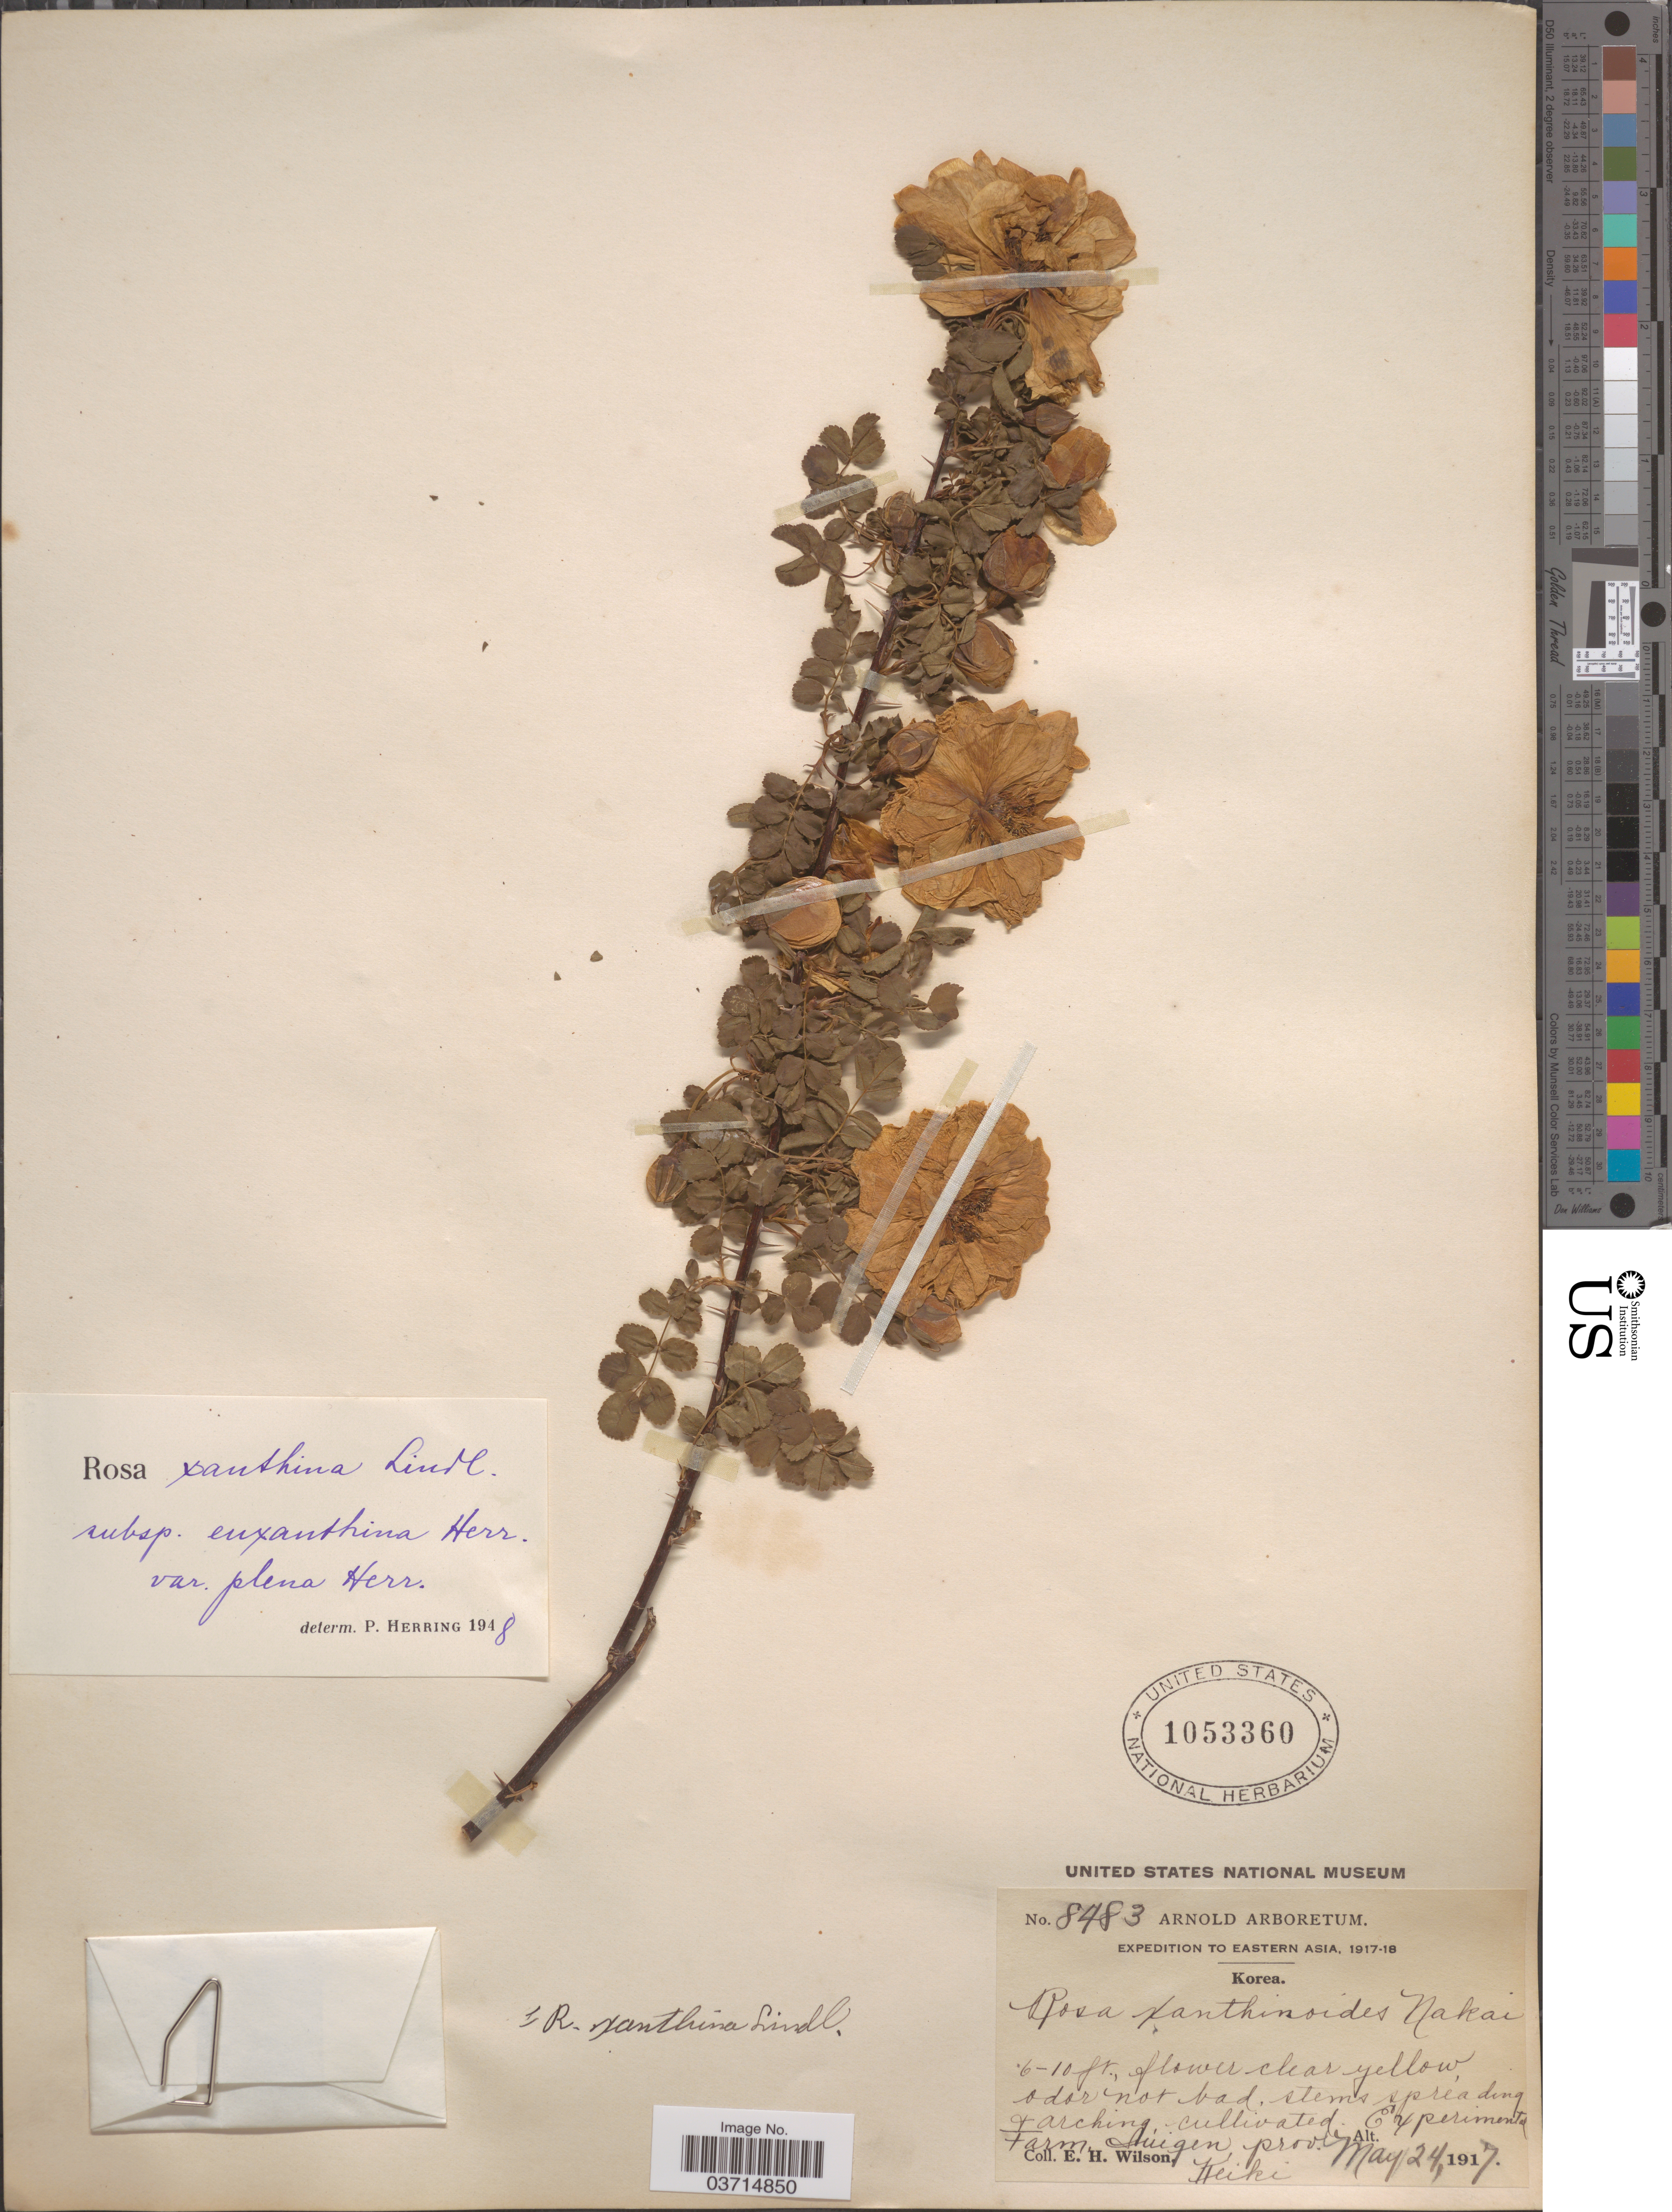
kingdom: Plantae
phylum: Tracheophyta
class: Magnoliopsida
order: Rosales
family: Rosaceae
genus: Rosa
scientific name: Rosa xanthina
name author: Lindl.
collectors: E. Wilson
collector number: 8483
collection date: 1917-05-24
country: South Korea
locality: Experimental Farm, Suigen, prov. Keiki.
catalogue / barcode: US 1053360